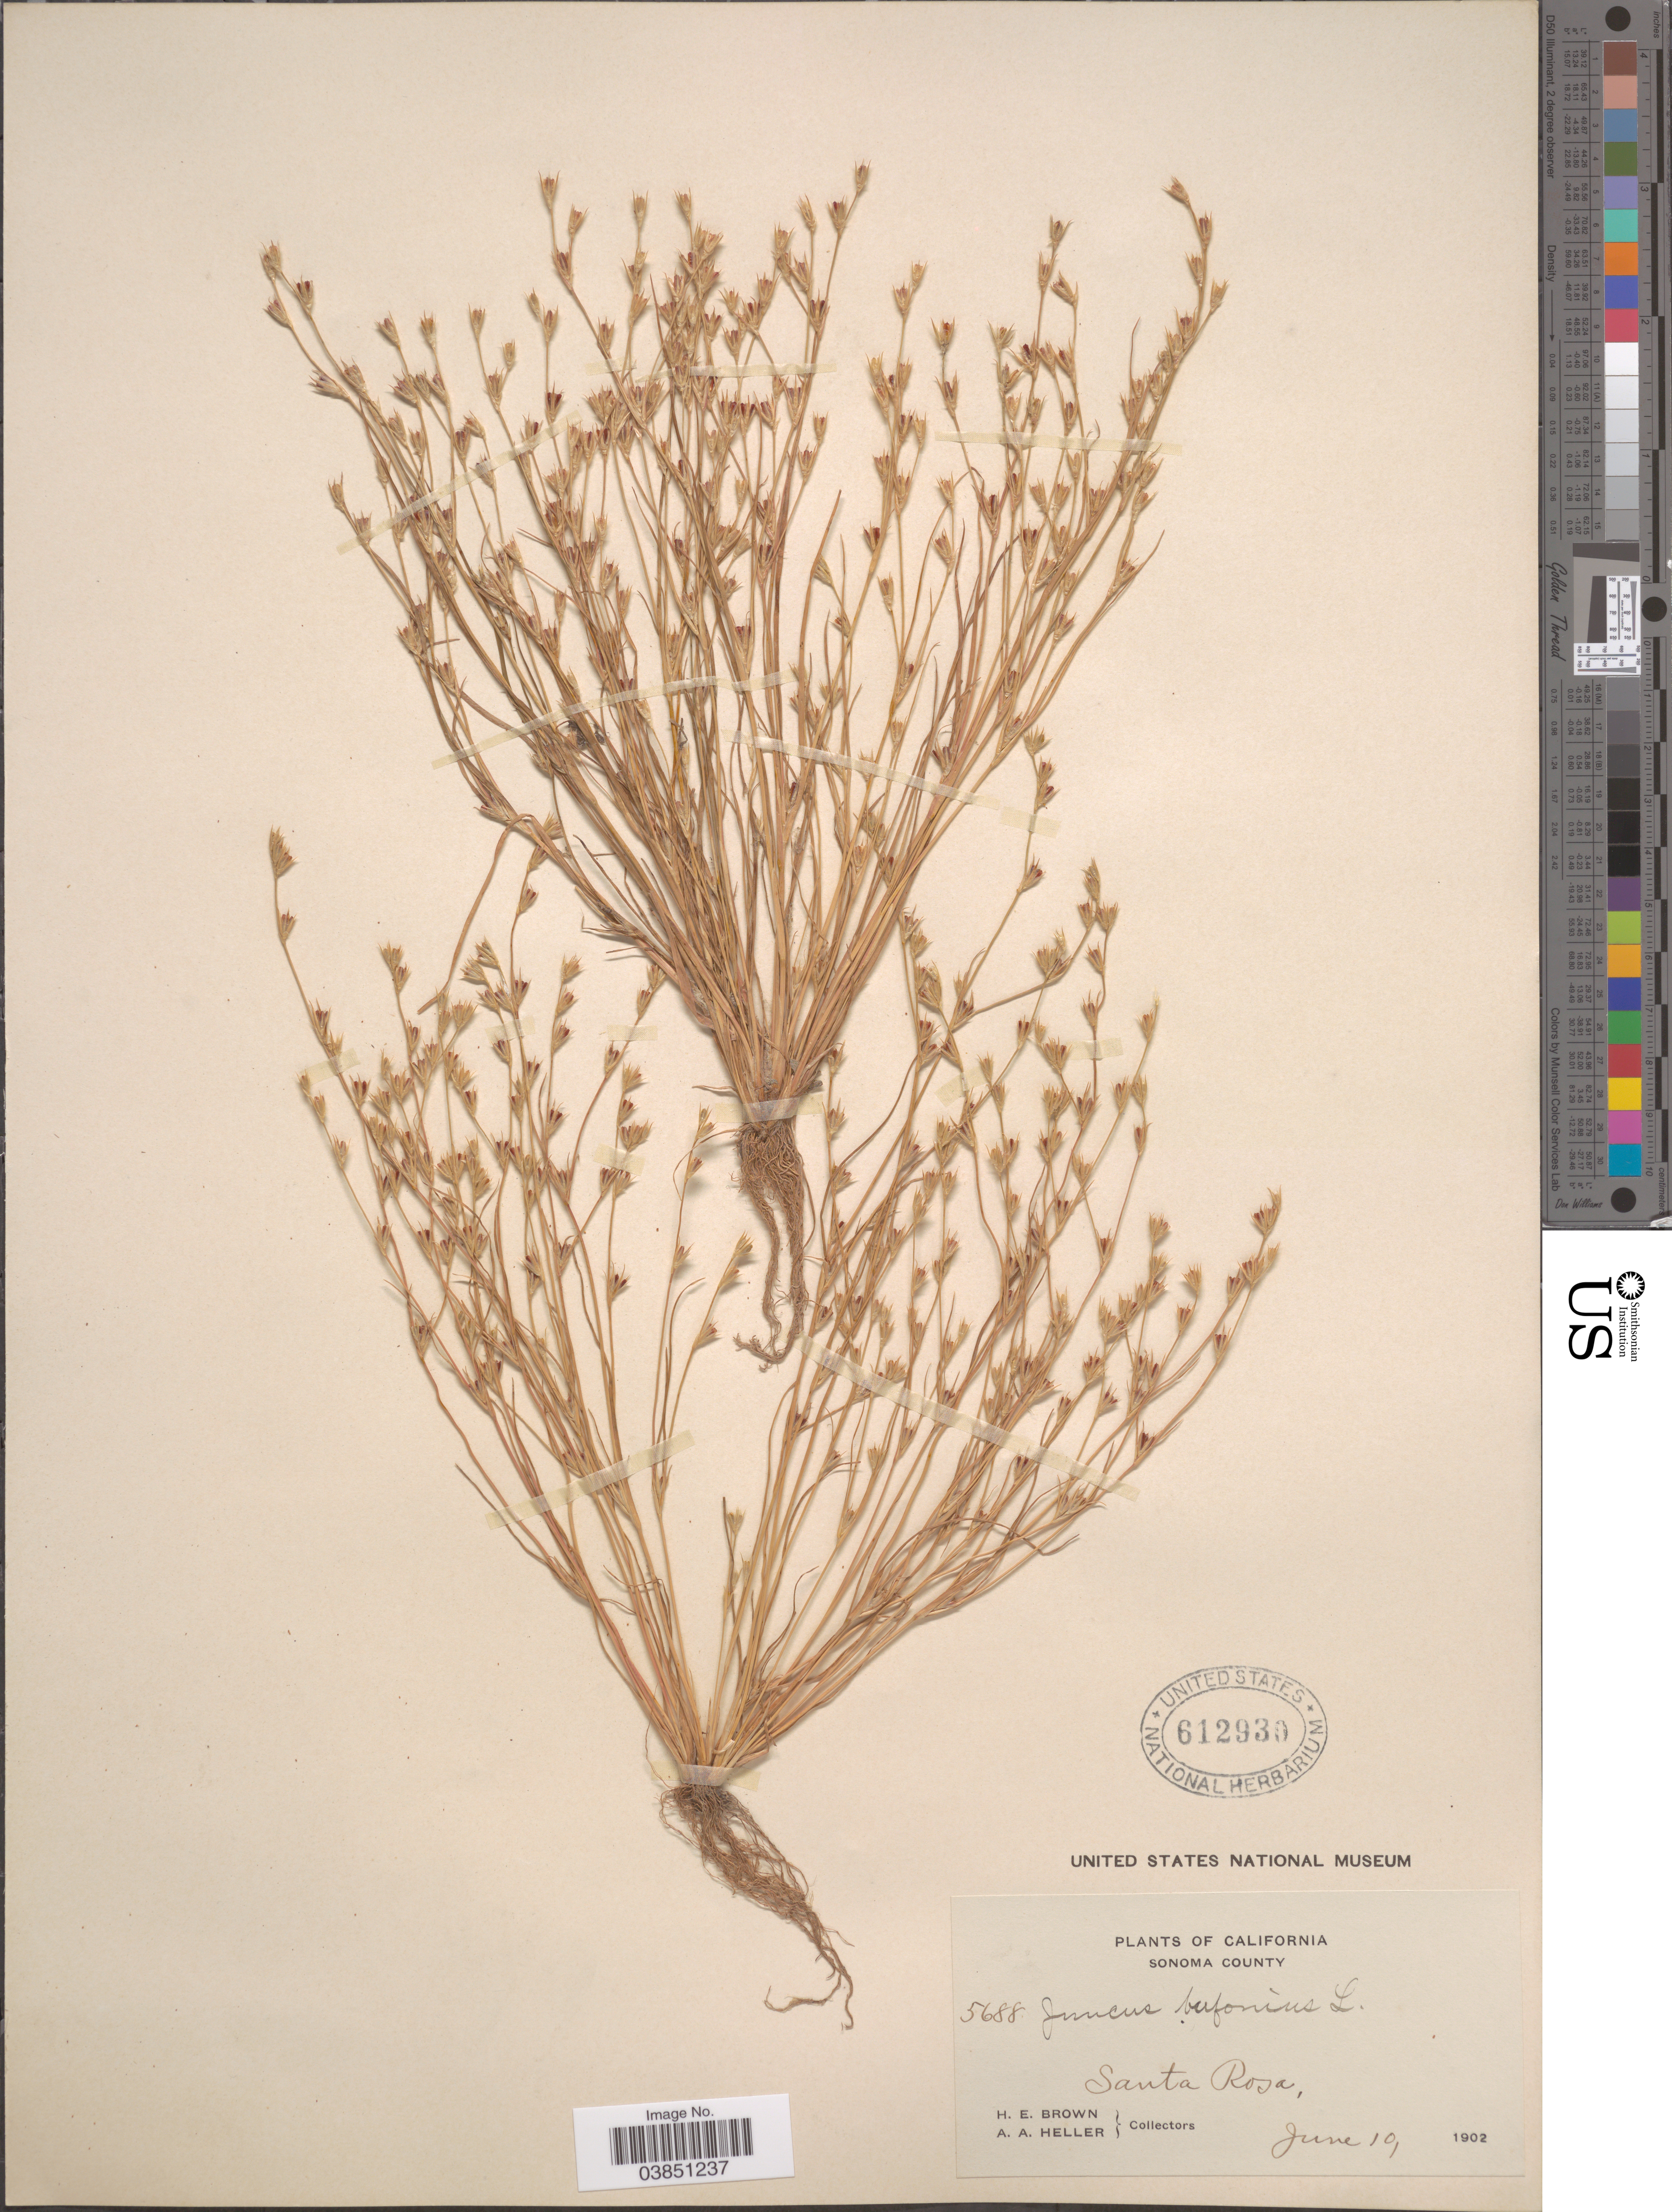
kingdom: Plantae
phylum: Tracheophyta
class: Liliopsida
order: Poales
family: Juncaceae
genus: Juncus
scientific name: Juncus bufonius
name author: L.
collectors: H. E. Brown & A. A. Heller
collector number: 5688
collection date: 1902-06-10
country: United States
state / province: California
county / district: Sonoma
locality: Sonoma County. Santa Rosa.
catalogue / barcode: US 612930